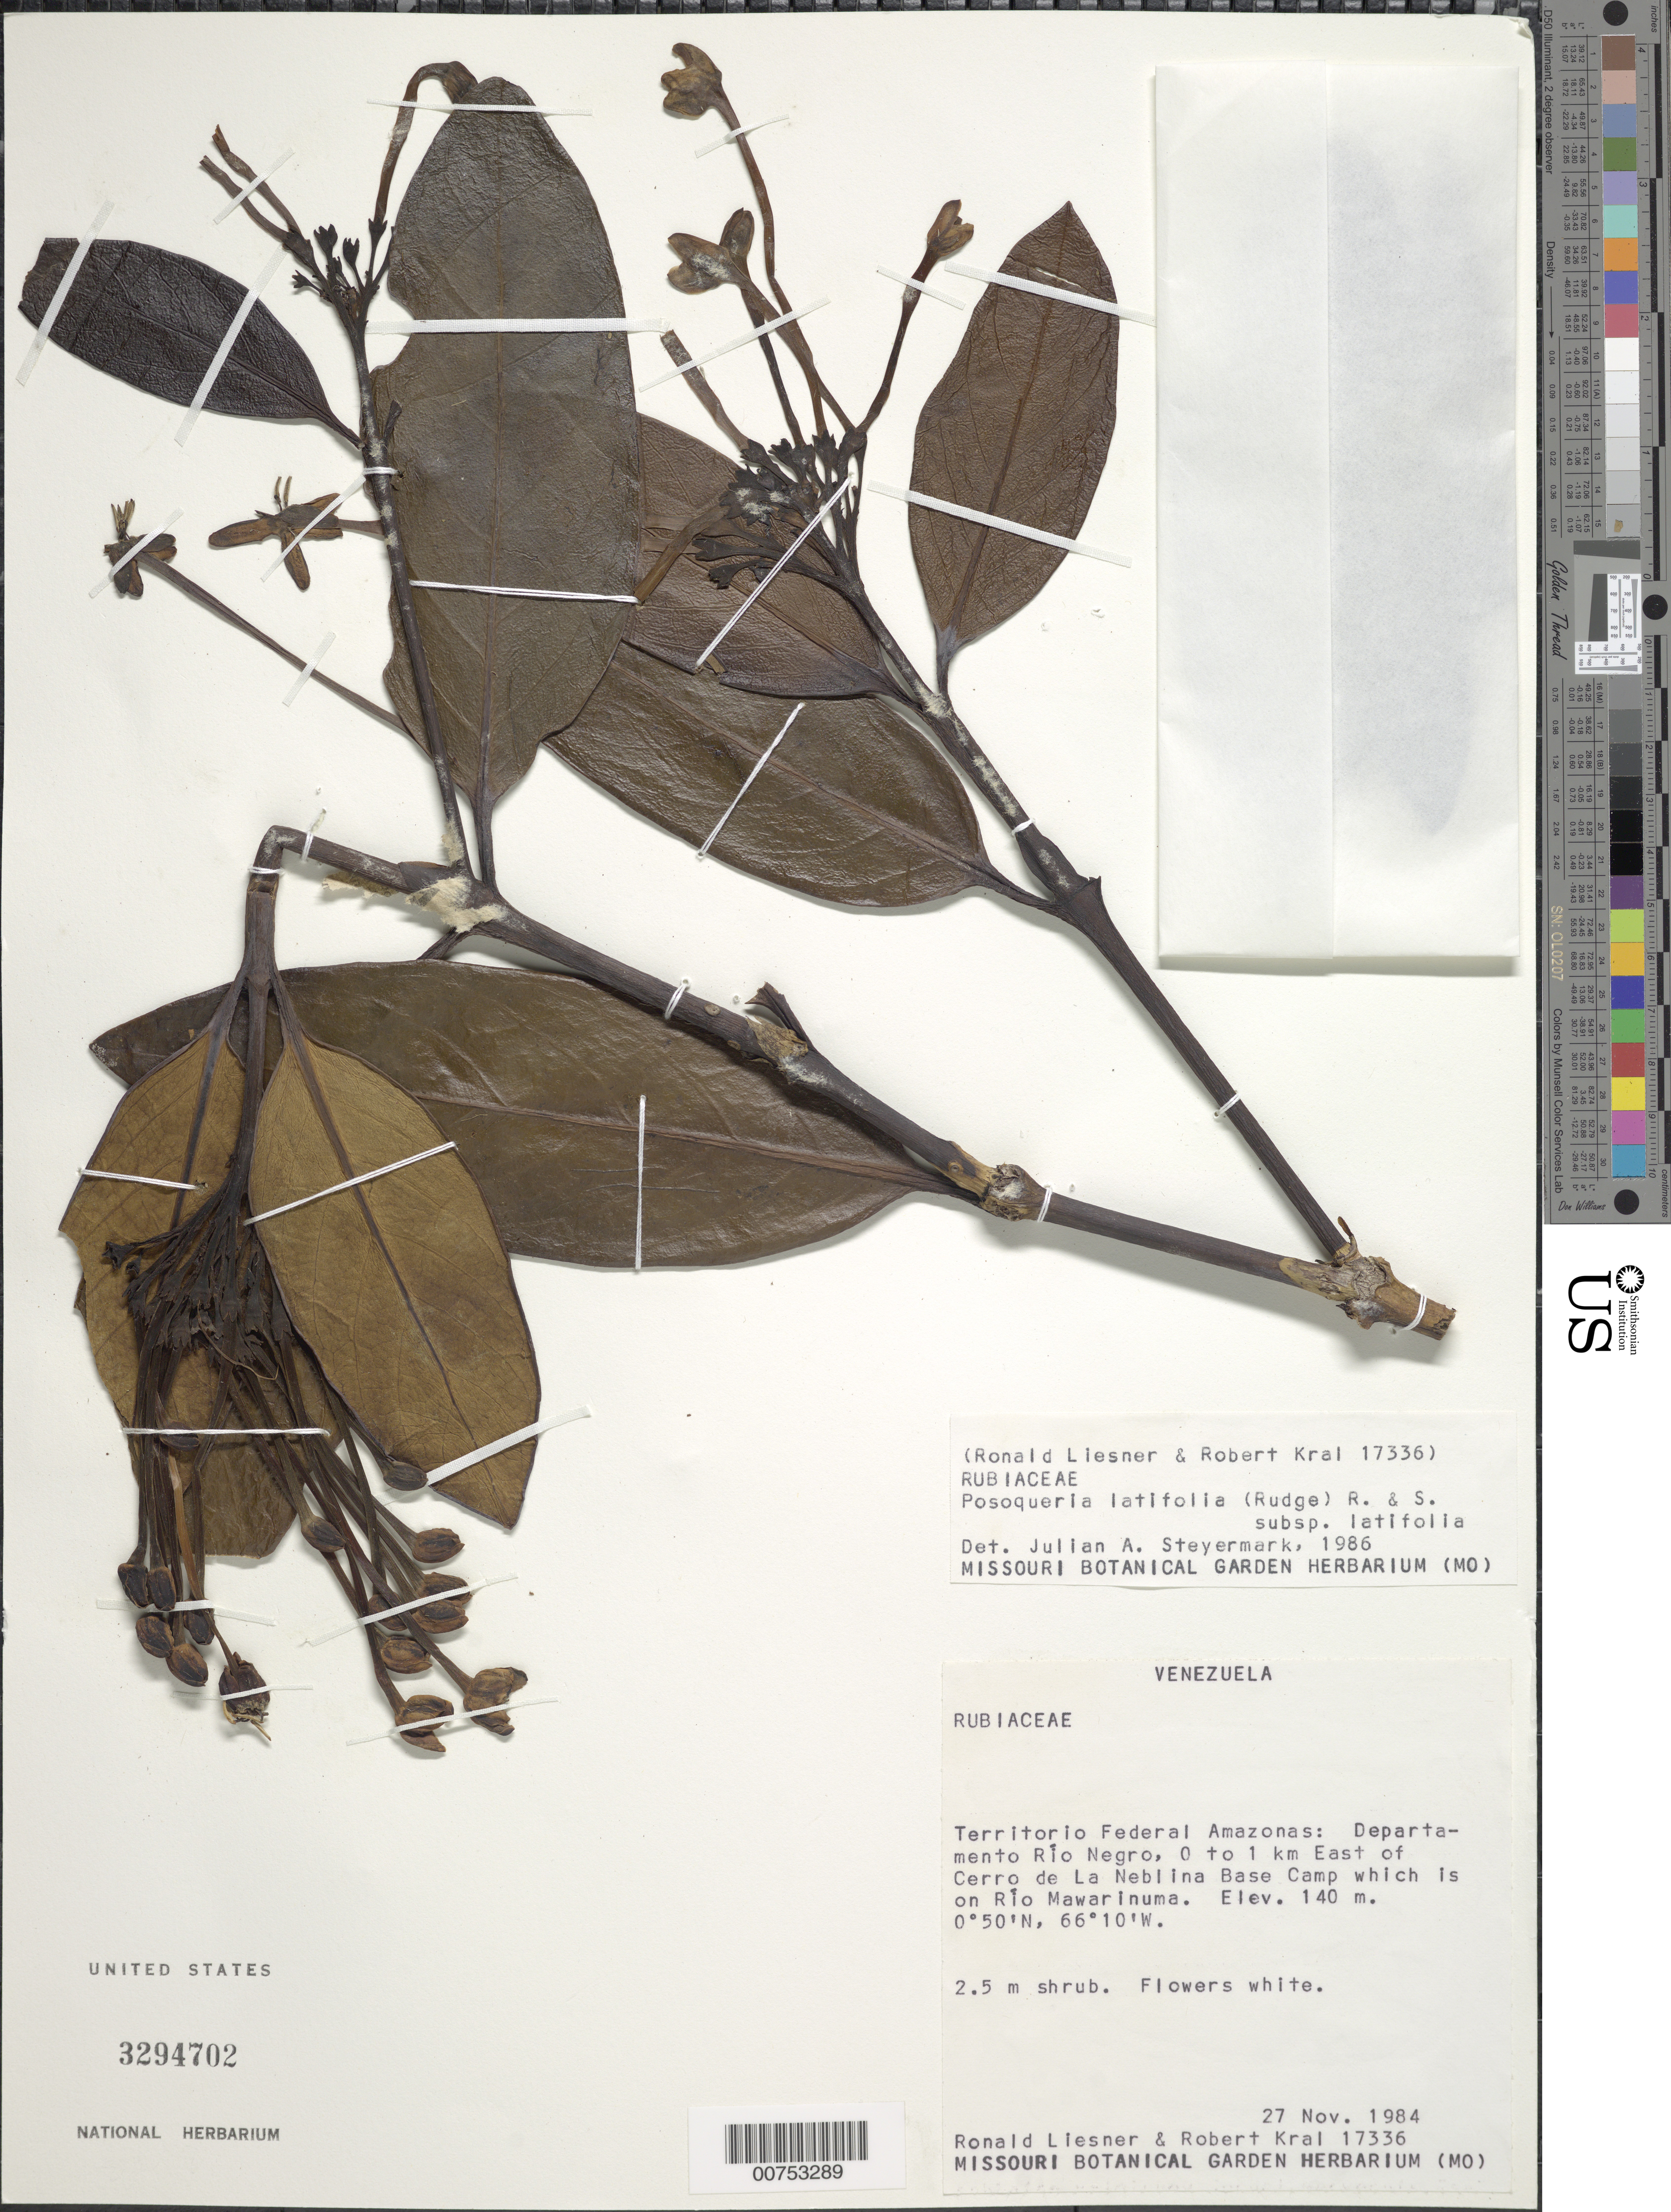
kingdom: Plantae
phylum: Tracheophyta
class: Magnoliopsida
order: Gentianales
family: Rubiaceae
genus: Posoqueria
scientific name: Posoqueria latifolia subsp. latifolia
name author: (Rudge) Roem. & Schult.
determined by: Steyermark, Julian A., (VEN)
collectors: R. L. Liesner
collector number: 17336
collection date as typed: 27-Nov-84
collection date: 1984-11-27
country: Venezuela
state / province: Amazonas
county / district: Río Negro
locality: Río Mawarinuma, 0-1 km E of Cerro de La Neblina Base Camp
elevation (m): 140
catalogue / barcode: US 3294702